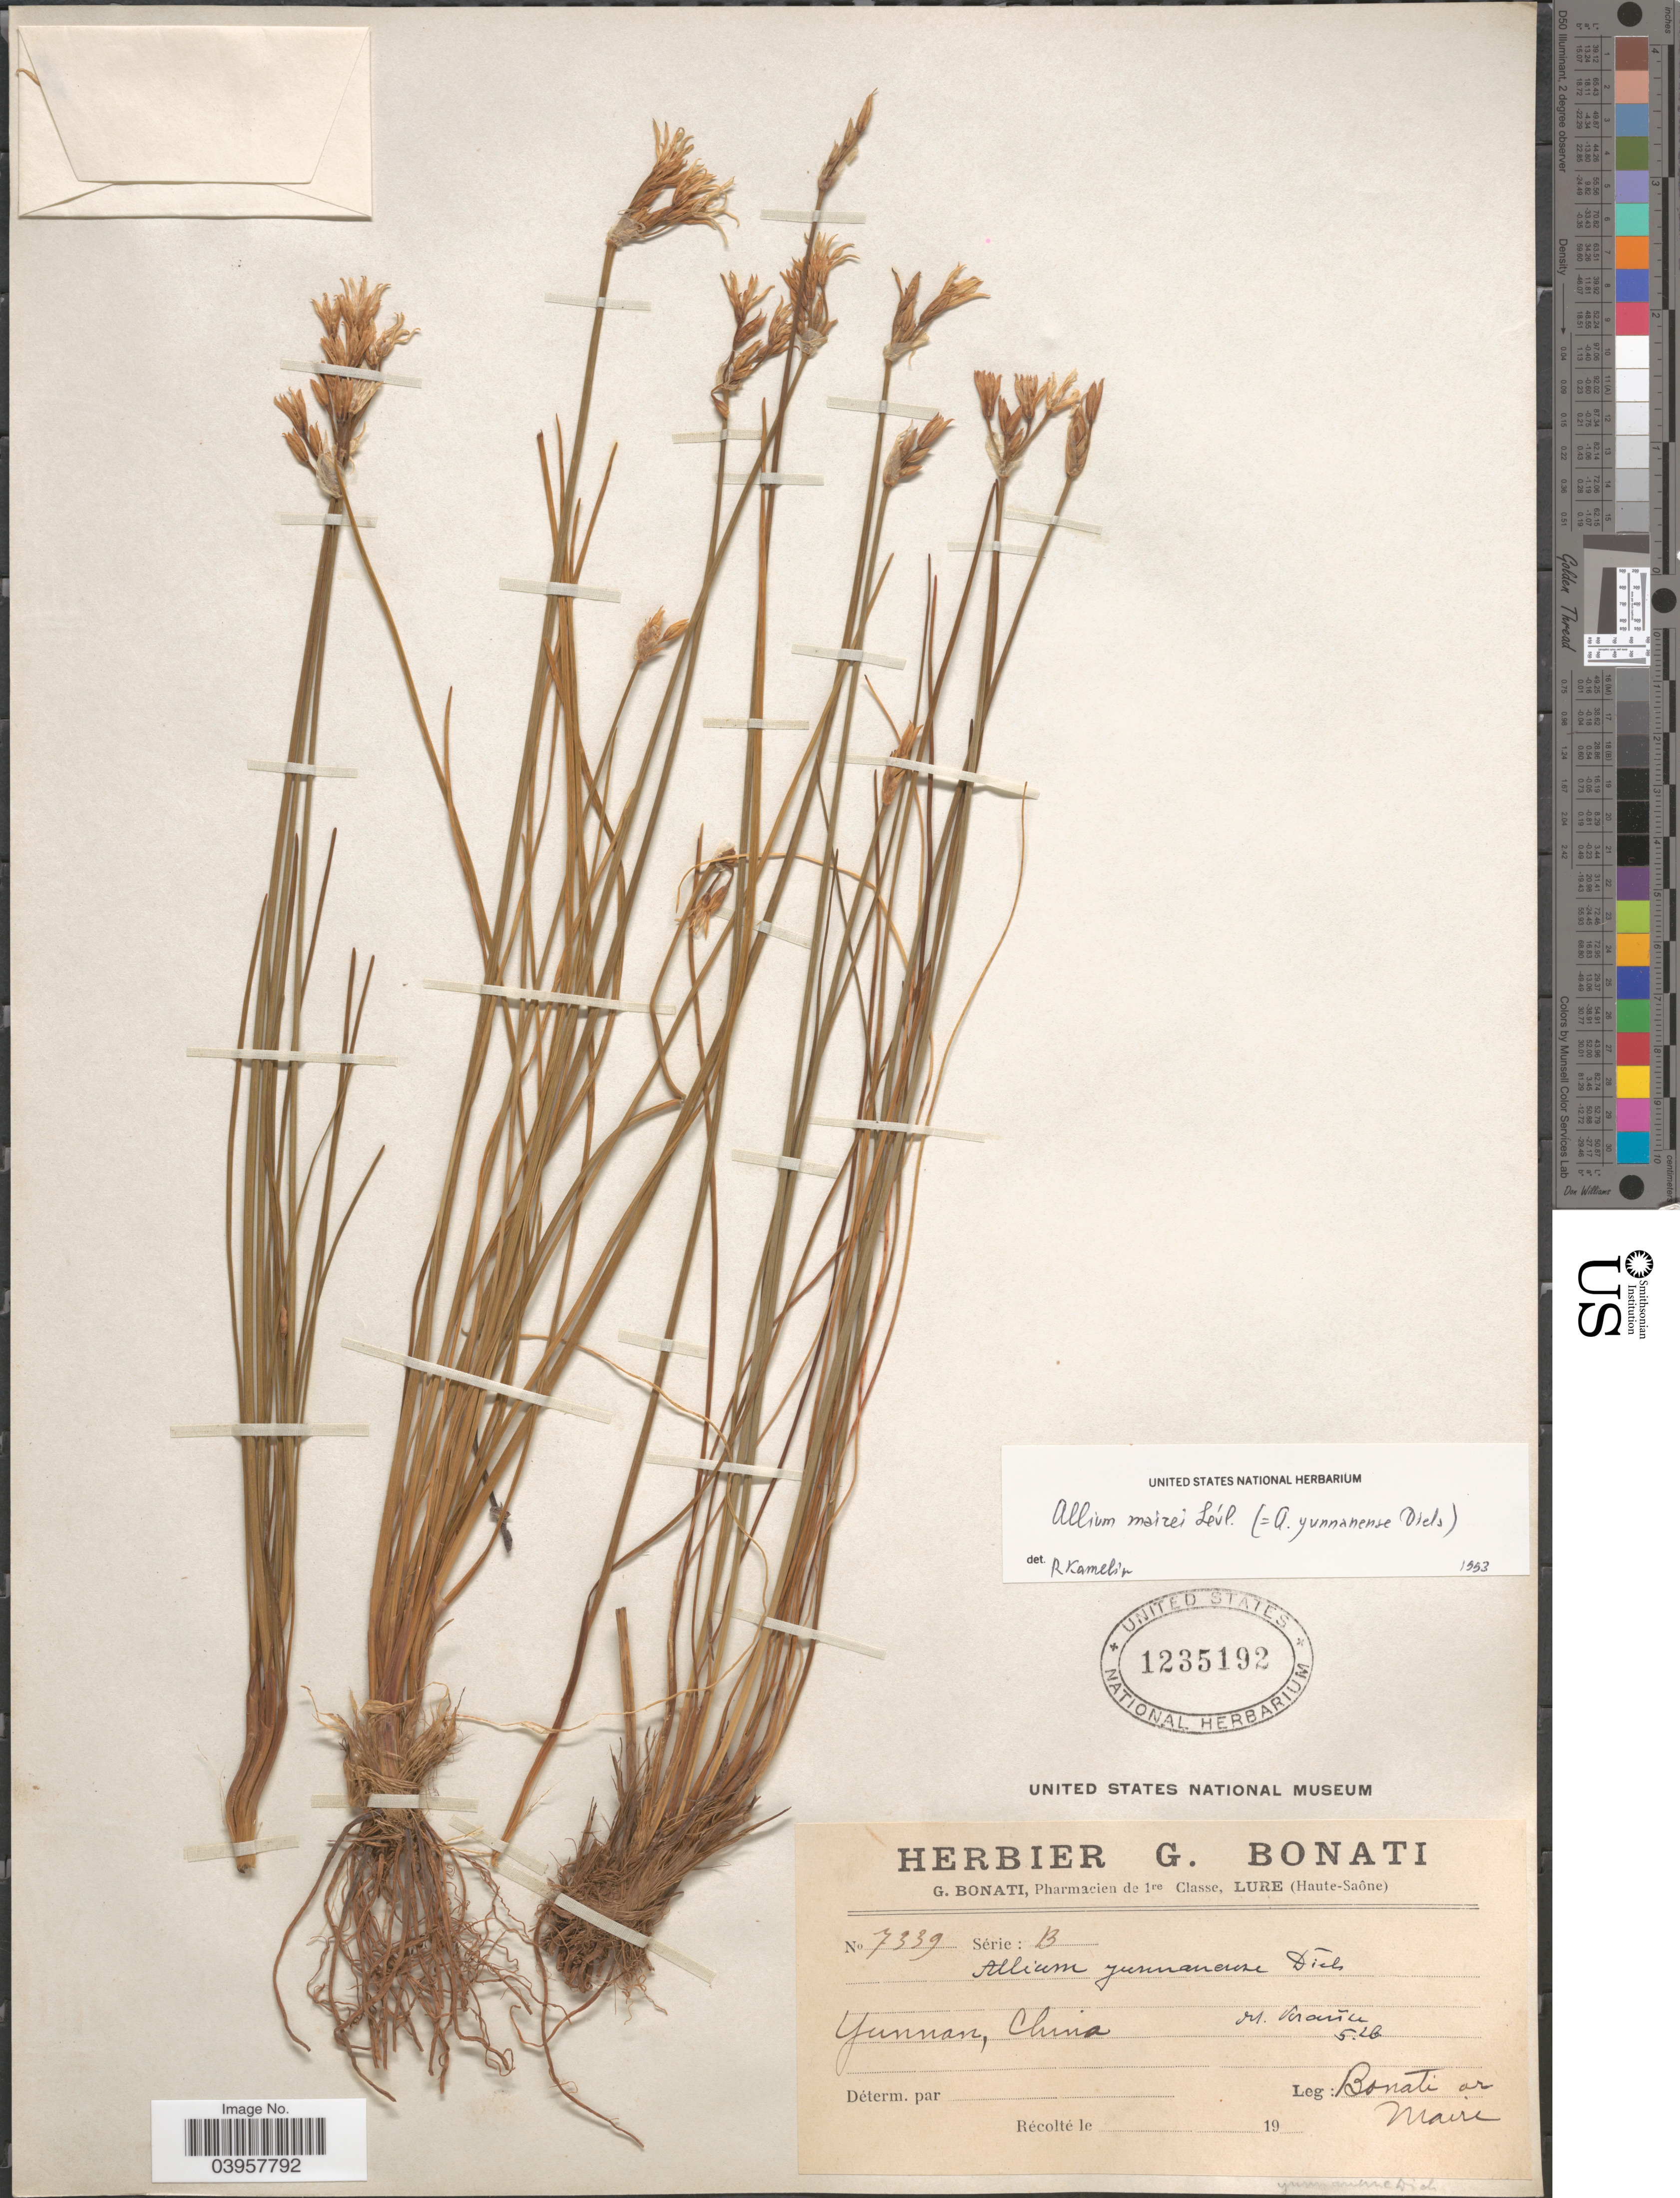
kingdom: Plantae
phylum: Tracheophyta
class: Liliopsida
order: Asparagales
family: Amaryllidaceae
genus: Allium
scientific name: Allium mairei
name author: H. Lév.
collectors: -. Bonati & Maire, --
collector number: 7339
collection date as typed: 19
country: China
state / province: Yunnan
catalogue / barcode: US 1235192